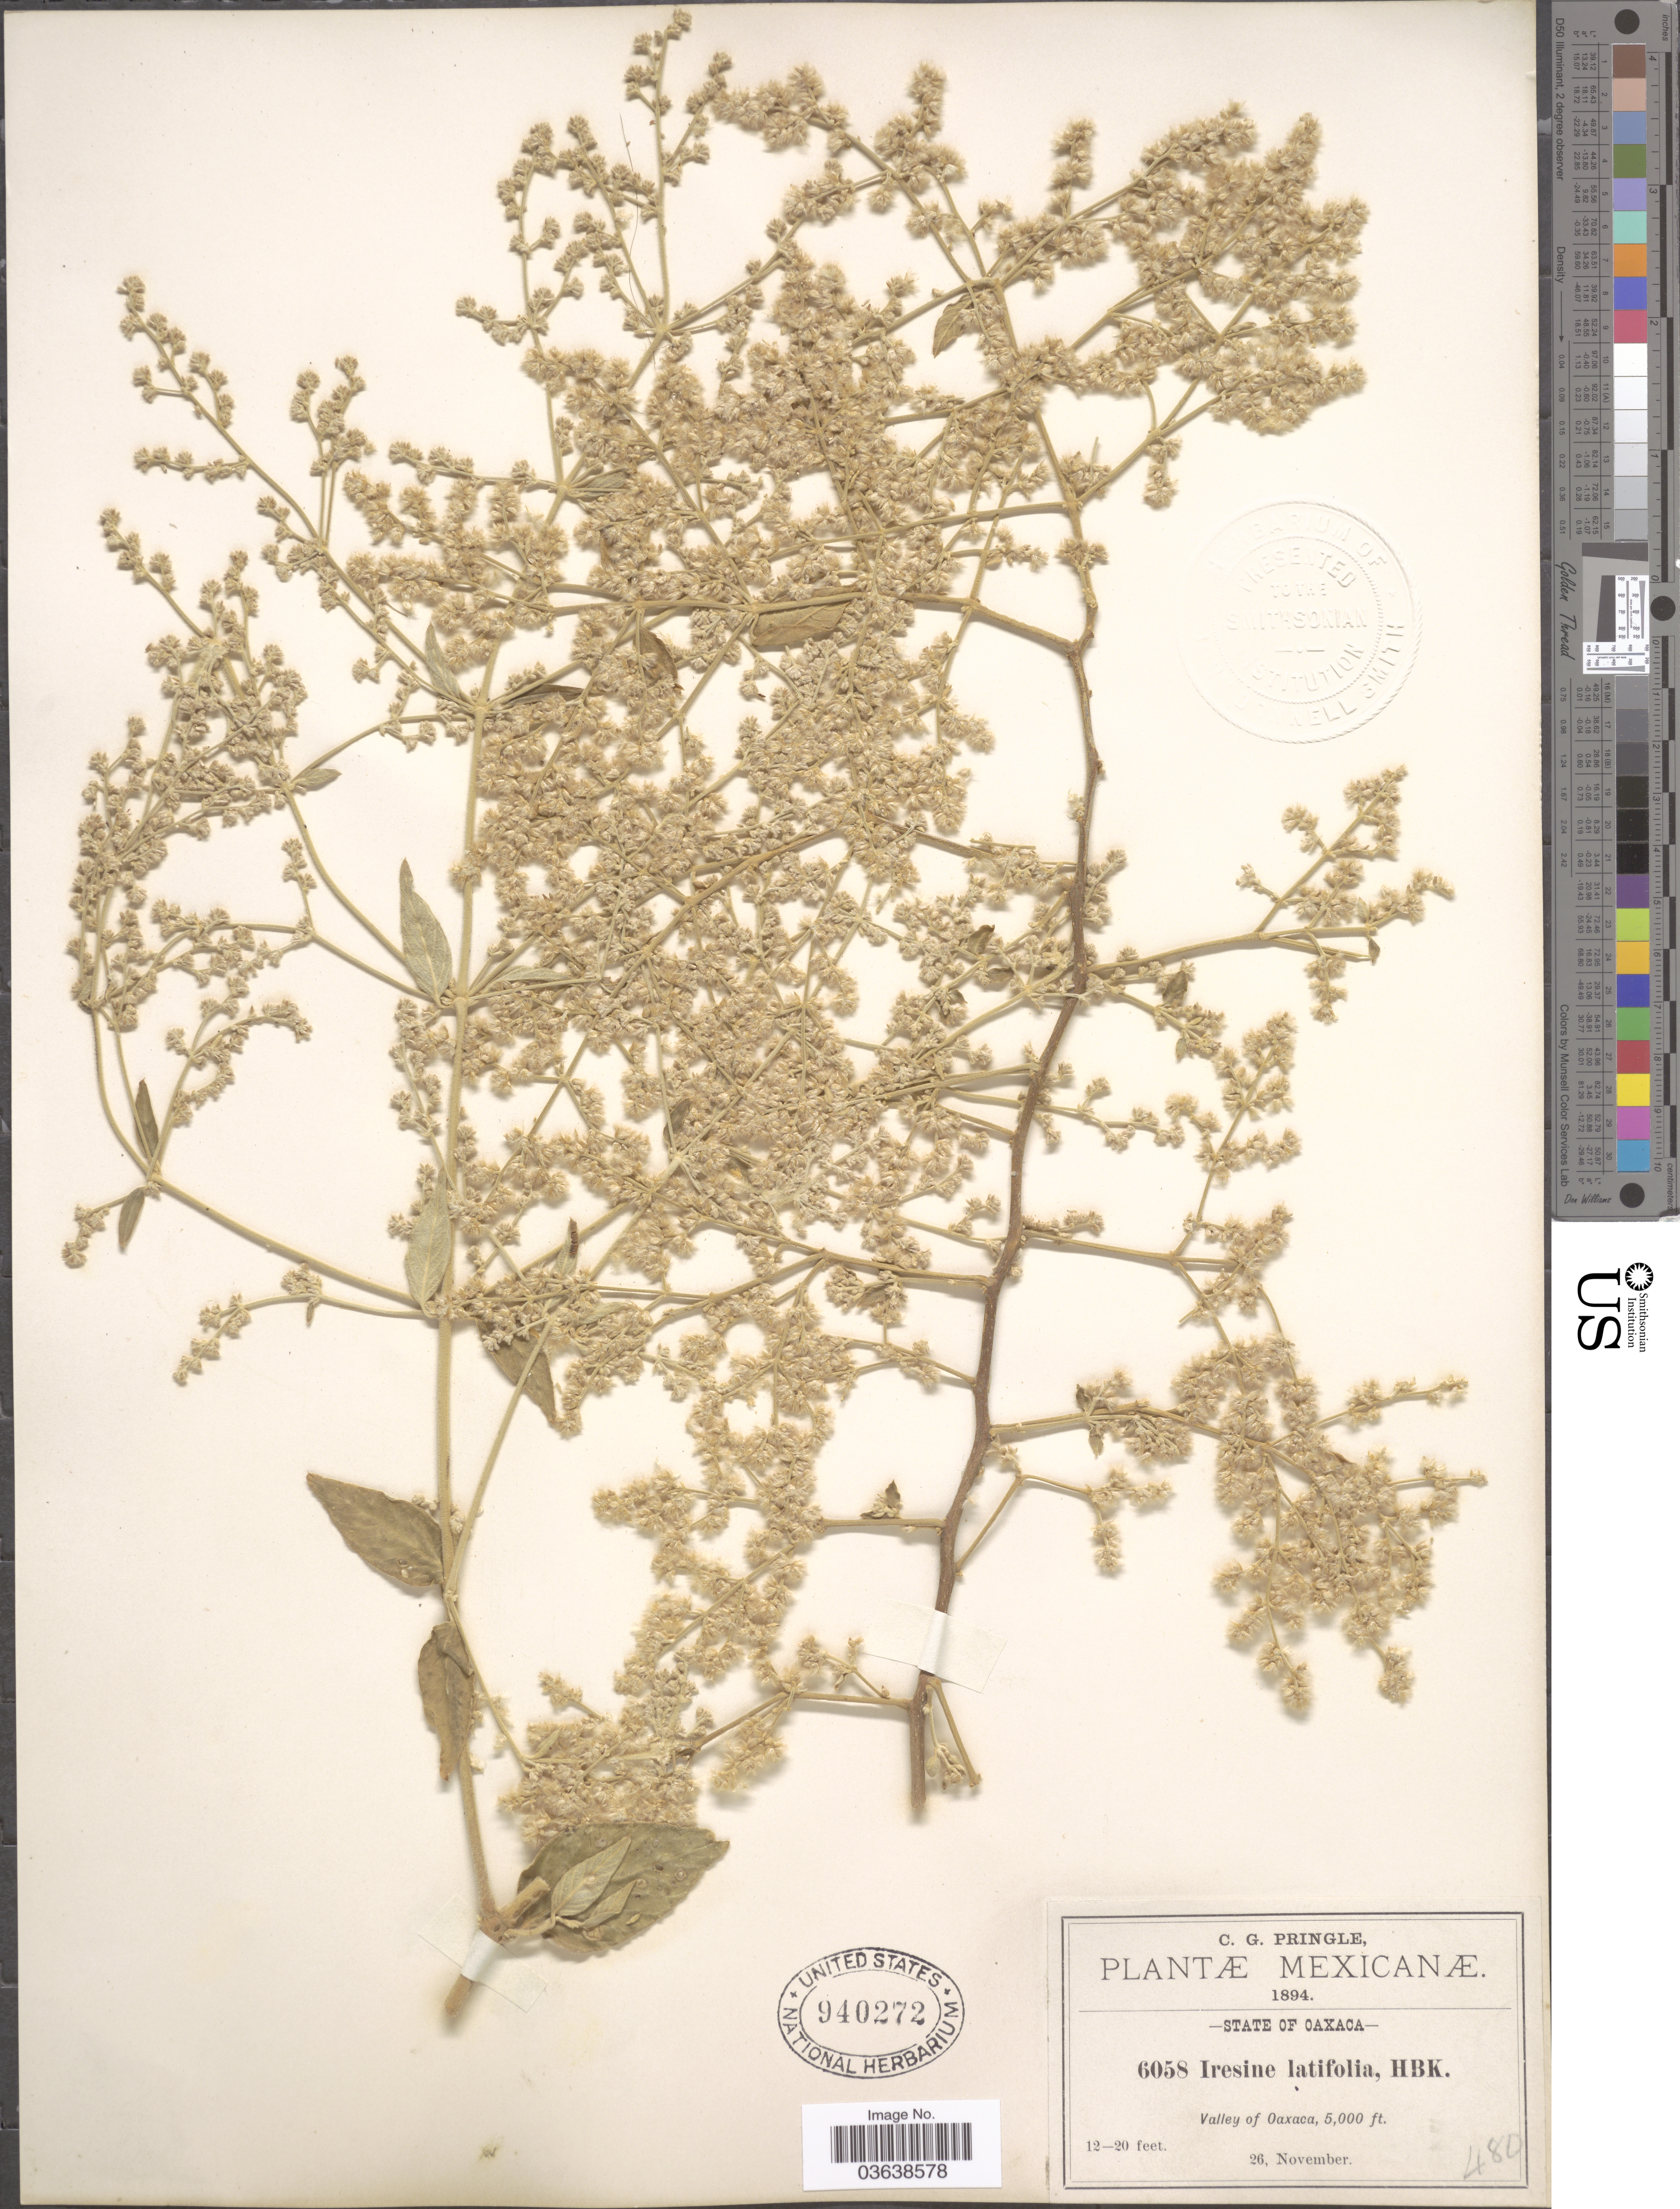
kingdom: Plantae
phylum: Tracheophyta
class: Magnoliopsida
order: Caryophyllales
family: Amaranthaceae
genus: Iresine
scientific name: Iresine calea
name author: (Ibáñez) Standl.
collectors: C. G. Pringle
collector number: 6058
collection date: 1894-11-26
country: Mexico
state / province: Oaxaca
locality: Valley of Oaxaca.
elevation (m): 1524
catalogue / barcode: US 940272